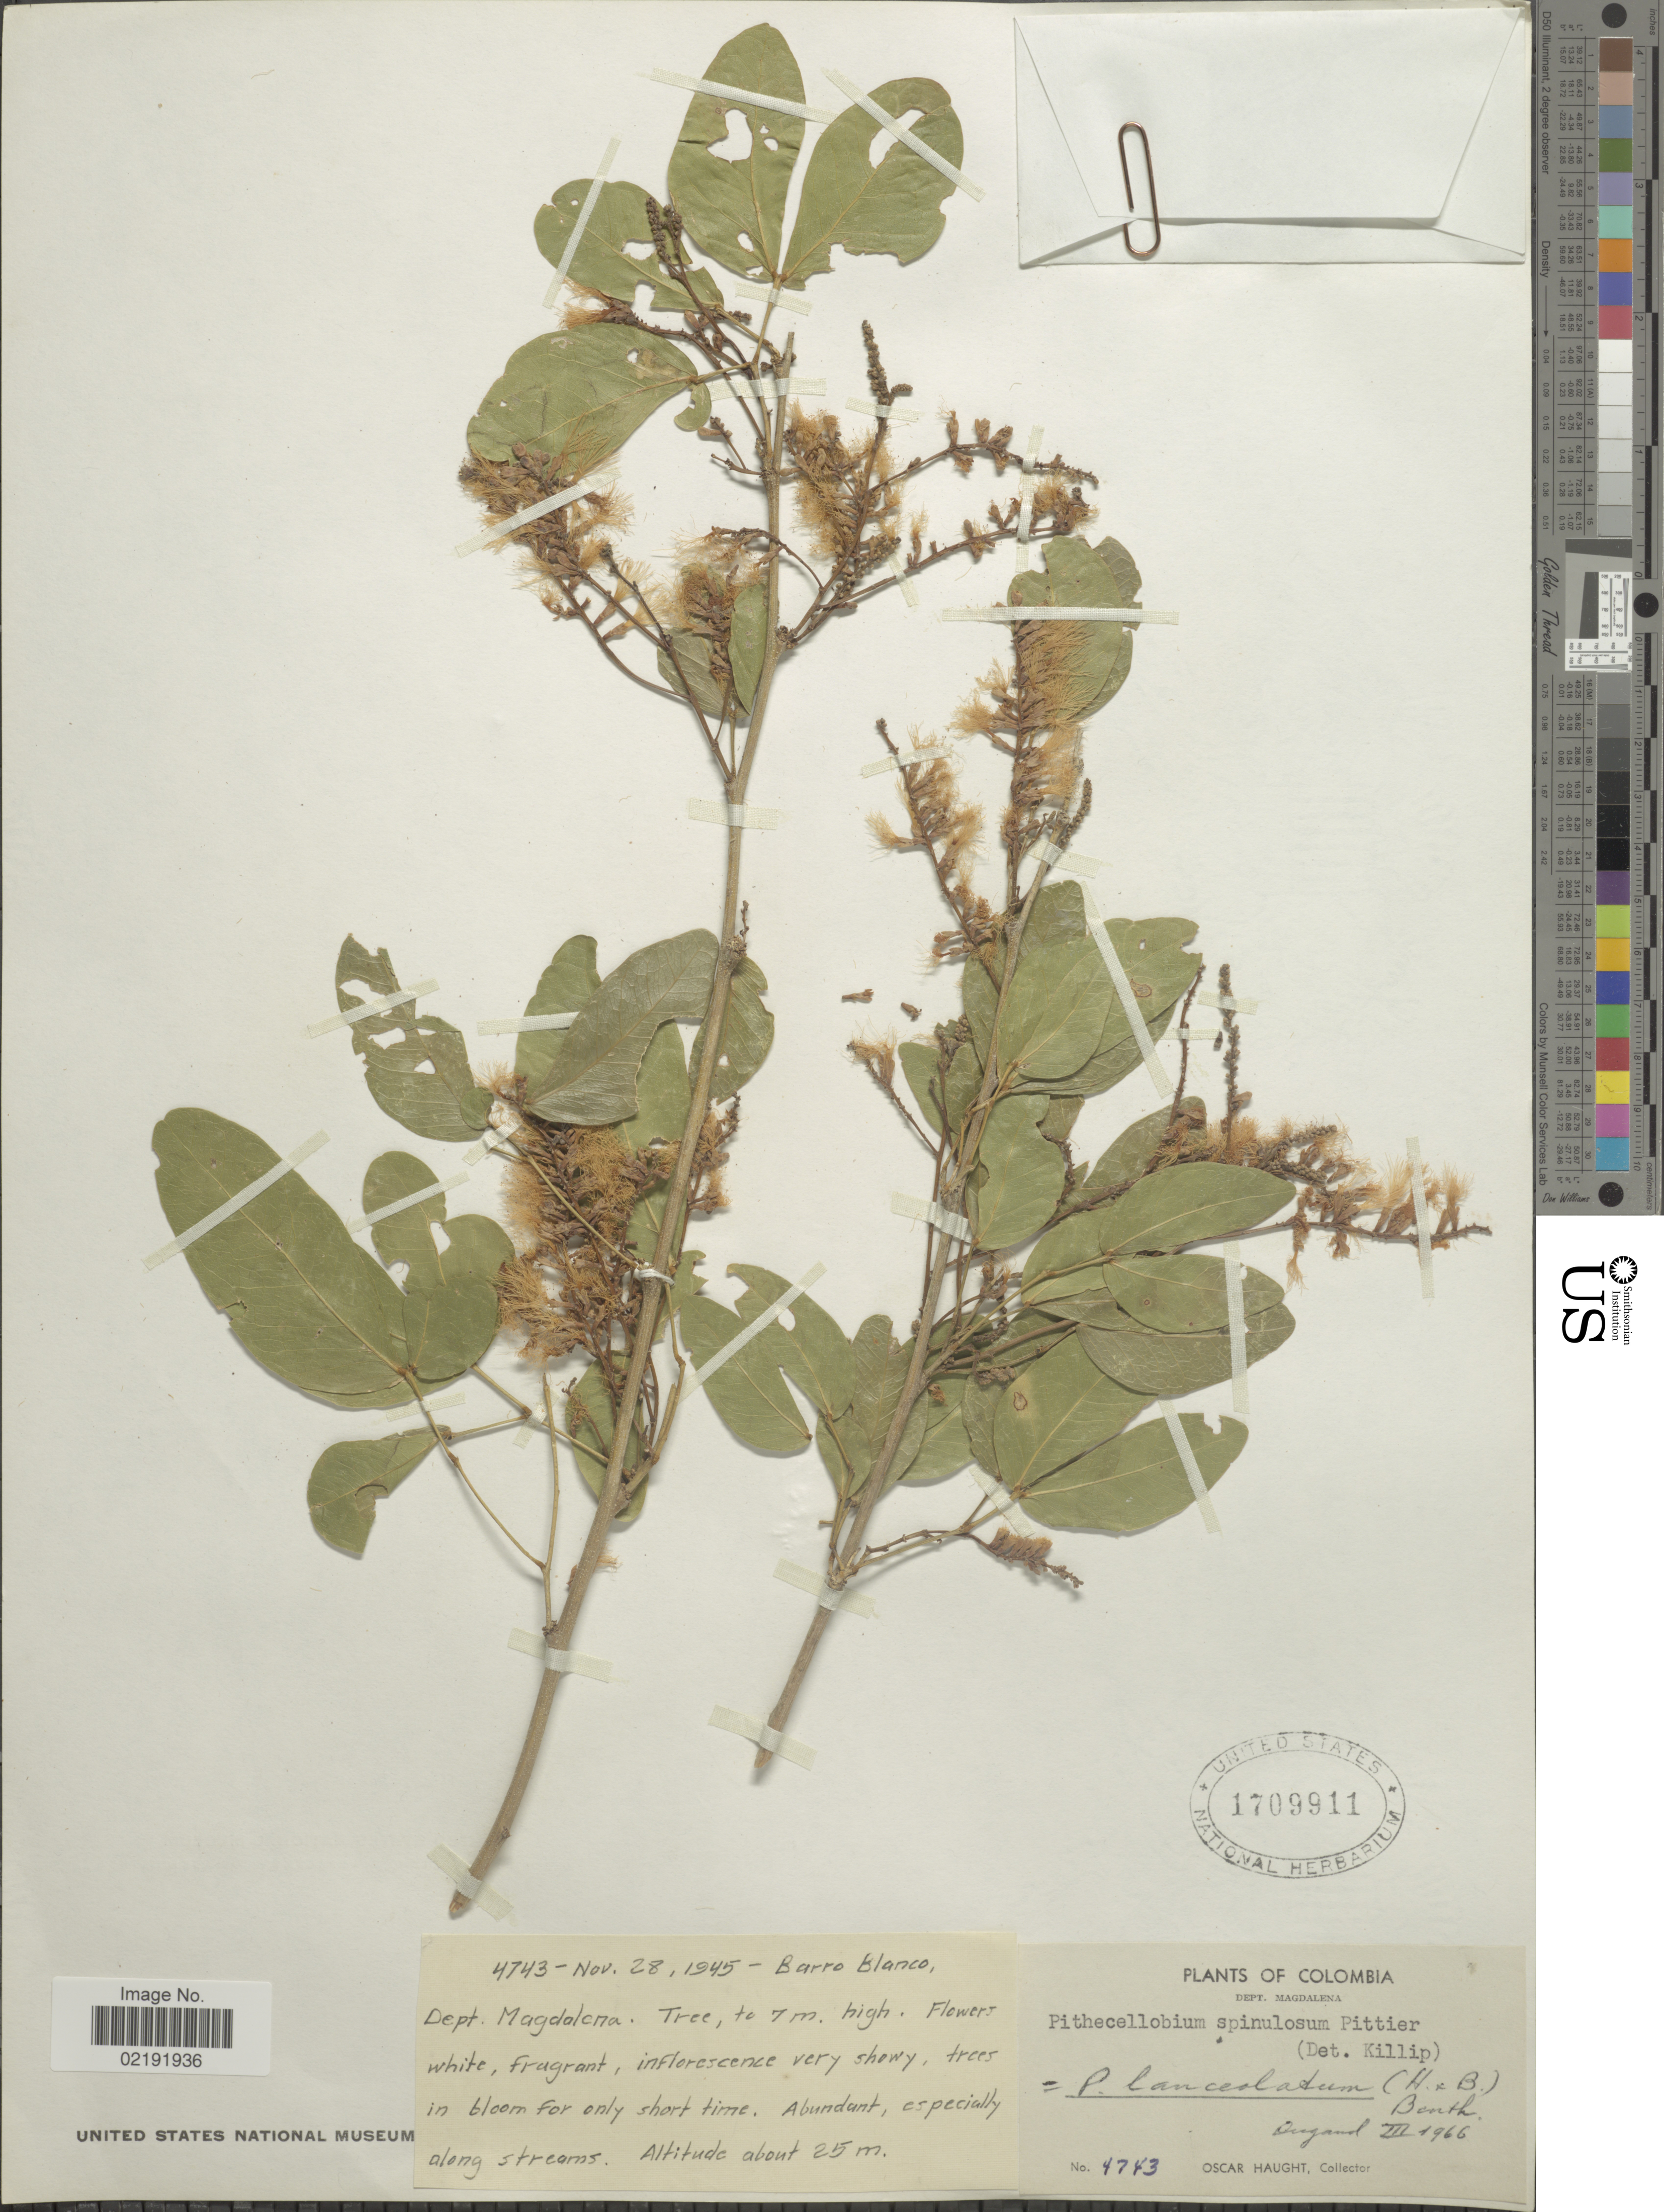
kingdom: Plantae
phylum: Tracheophyta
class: Magnoliopsida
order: Fabales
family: Fabaceae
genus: Pithecellobium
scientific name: Pithecellobium lanceolatum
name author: (Humb. & Bonpl. ex Willd.) Benth.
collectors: O. L. Haught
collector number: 4743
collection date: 1945-11-28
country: Colombia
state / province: Magdalena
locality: Barro Blanco. Dept. Magdalena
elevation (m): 25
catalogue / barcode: US 1709911